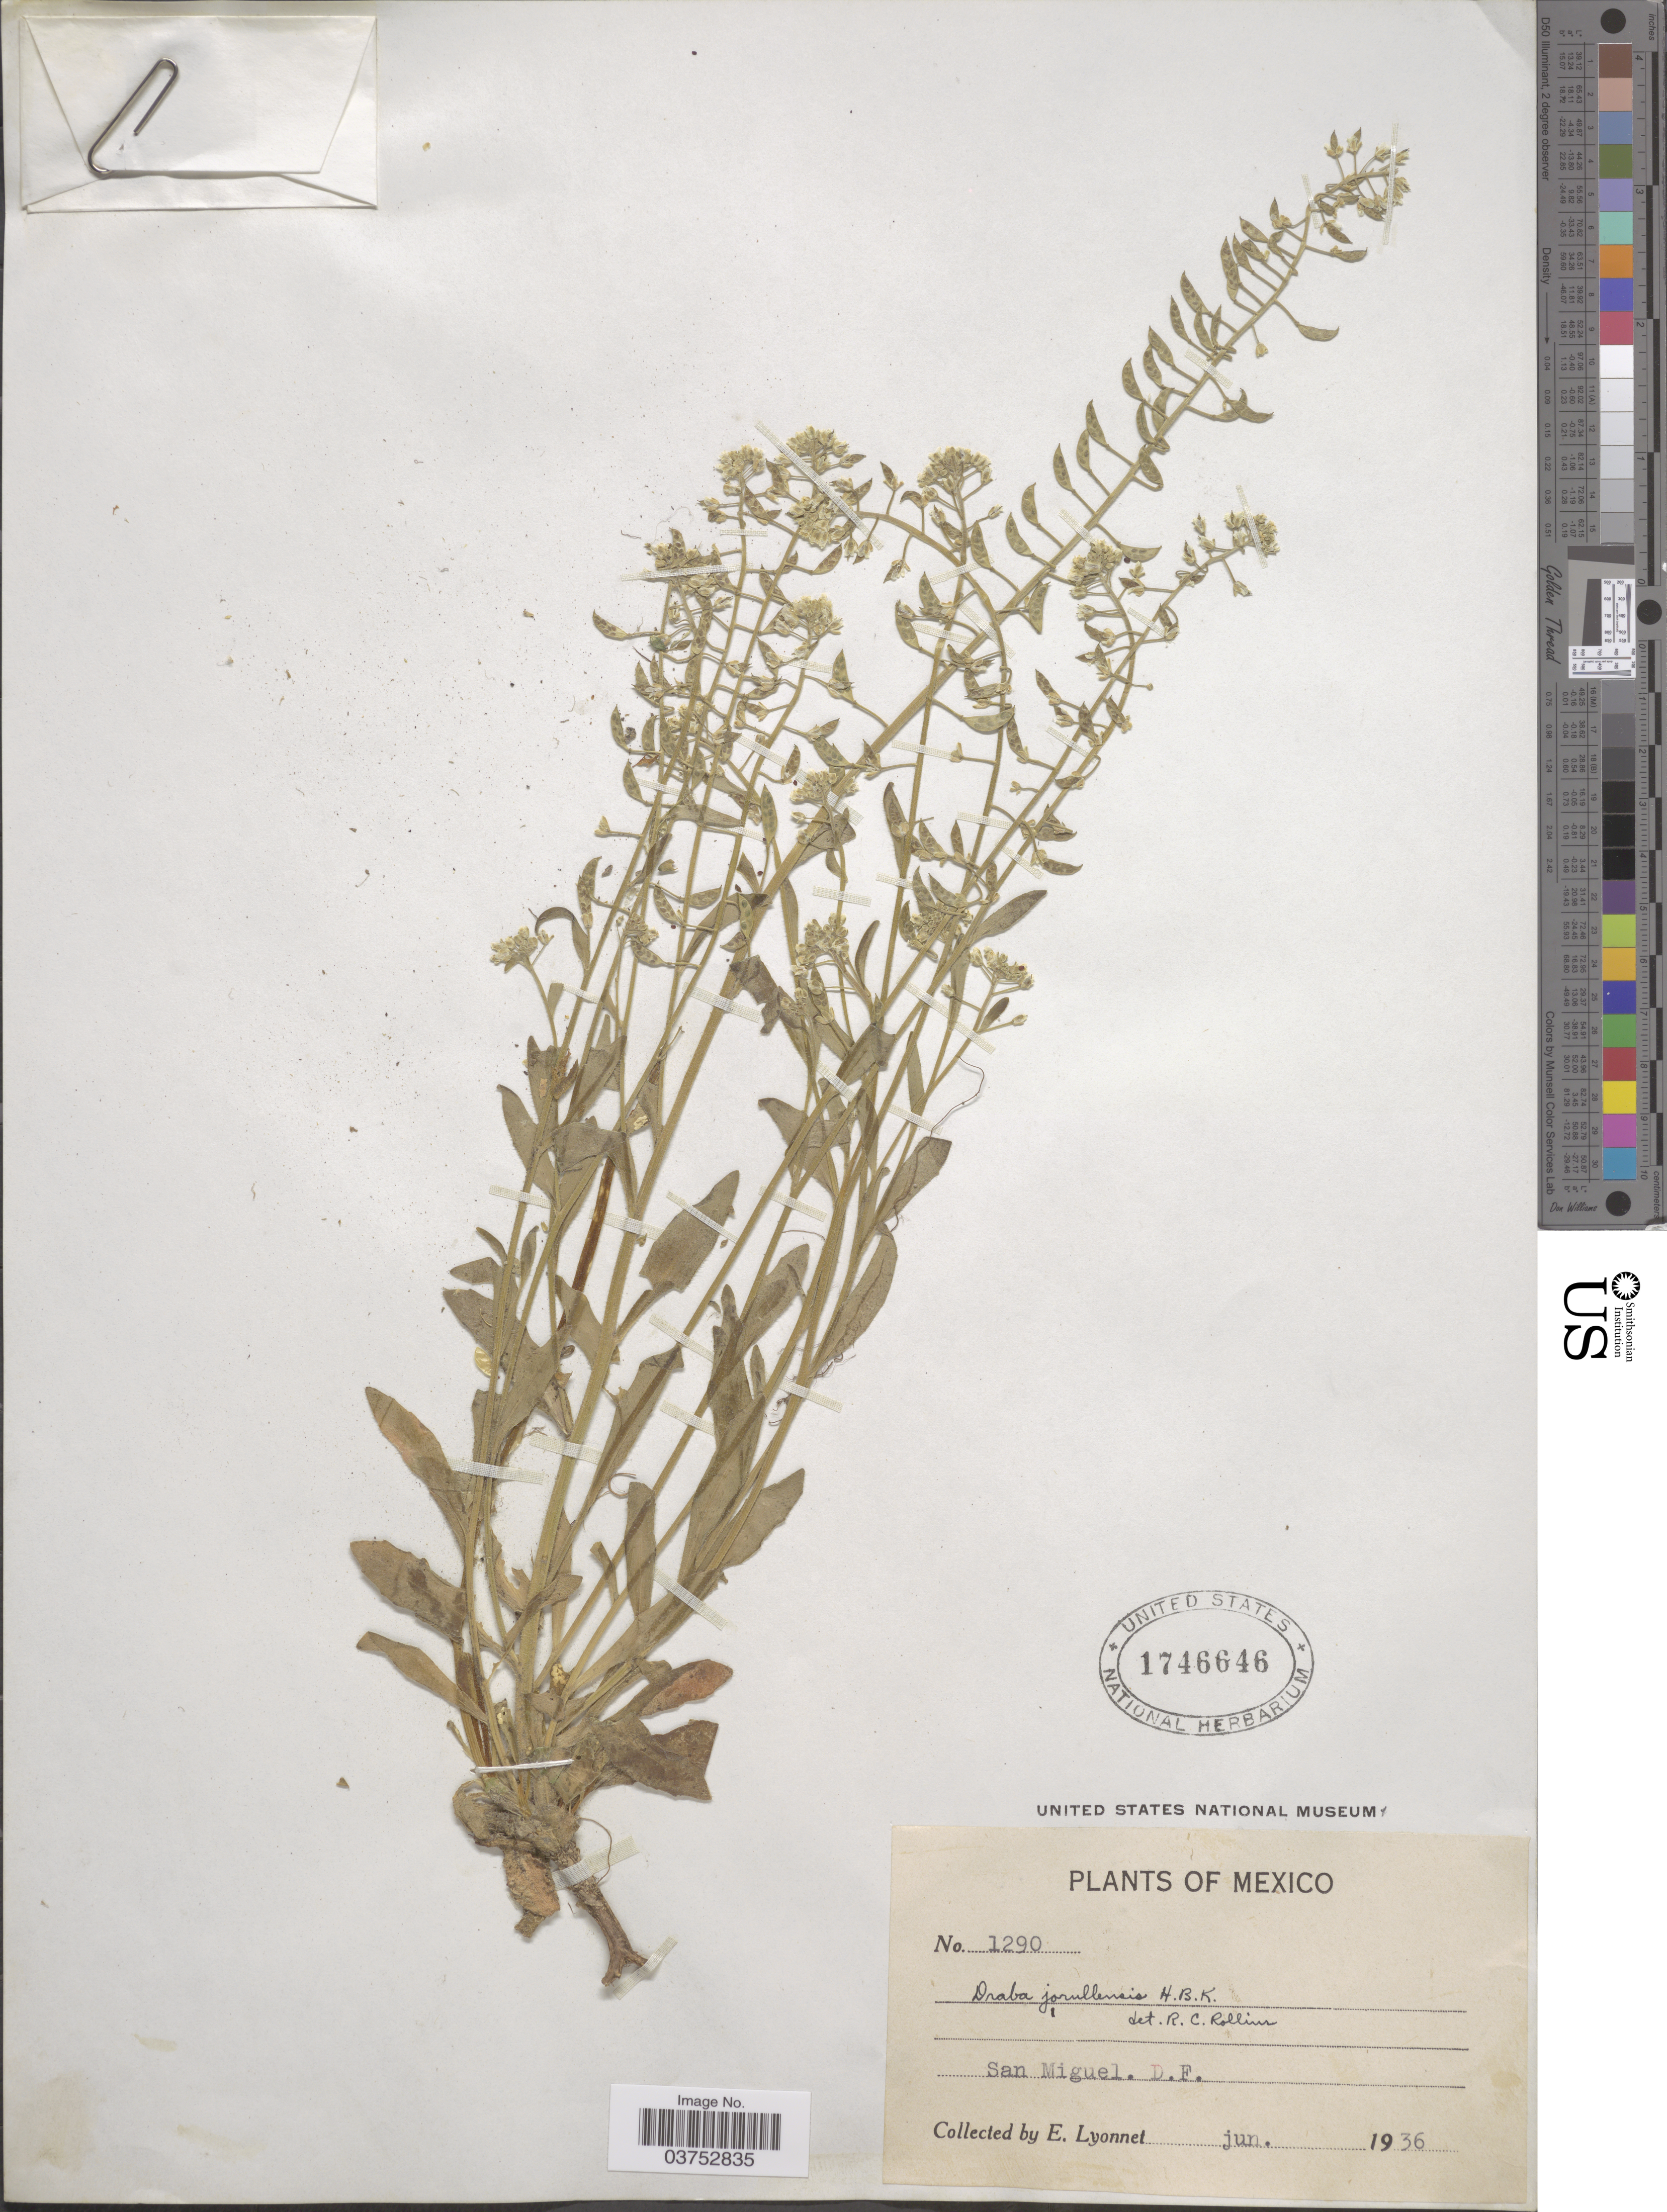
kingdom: Plantae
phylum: Tracheophyta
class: Magnoliopsida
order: Brassicales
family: Brassicaceae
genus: Draba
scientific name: Draba jorullensis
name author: Kunth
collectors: E. Lyonnet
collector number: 1290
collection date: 1936-06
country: Mexico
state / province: Distrito Federal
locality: San Miguel.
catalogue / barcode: US 1746646